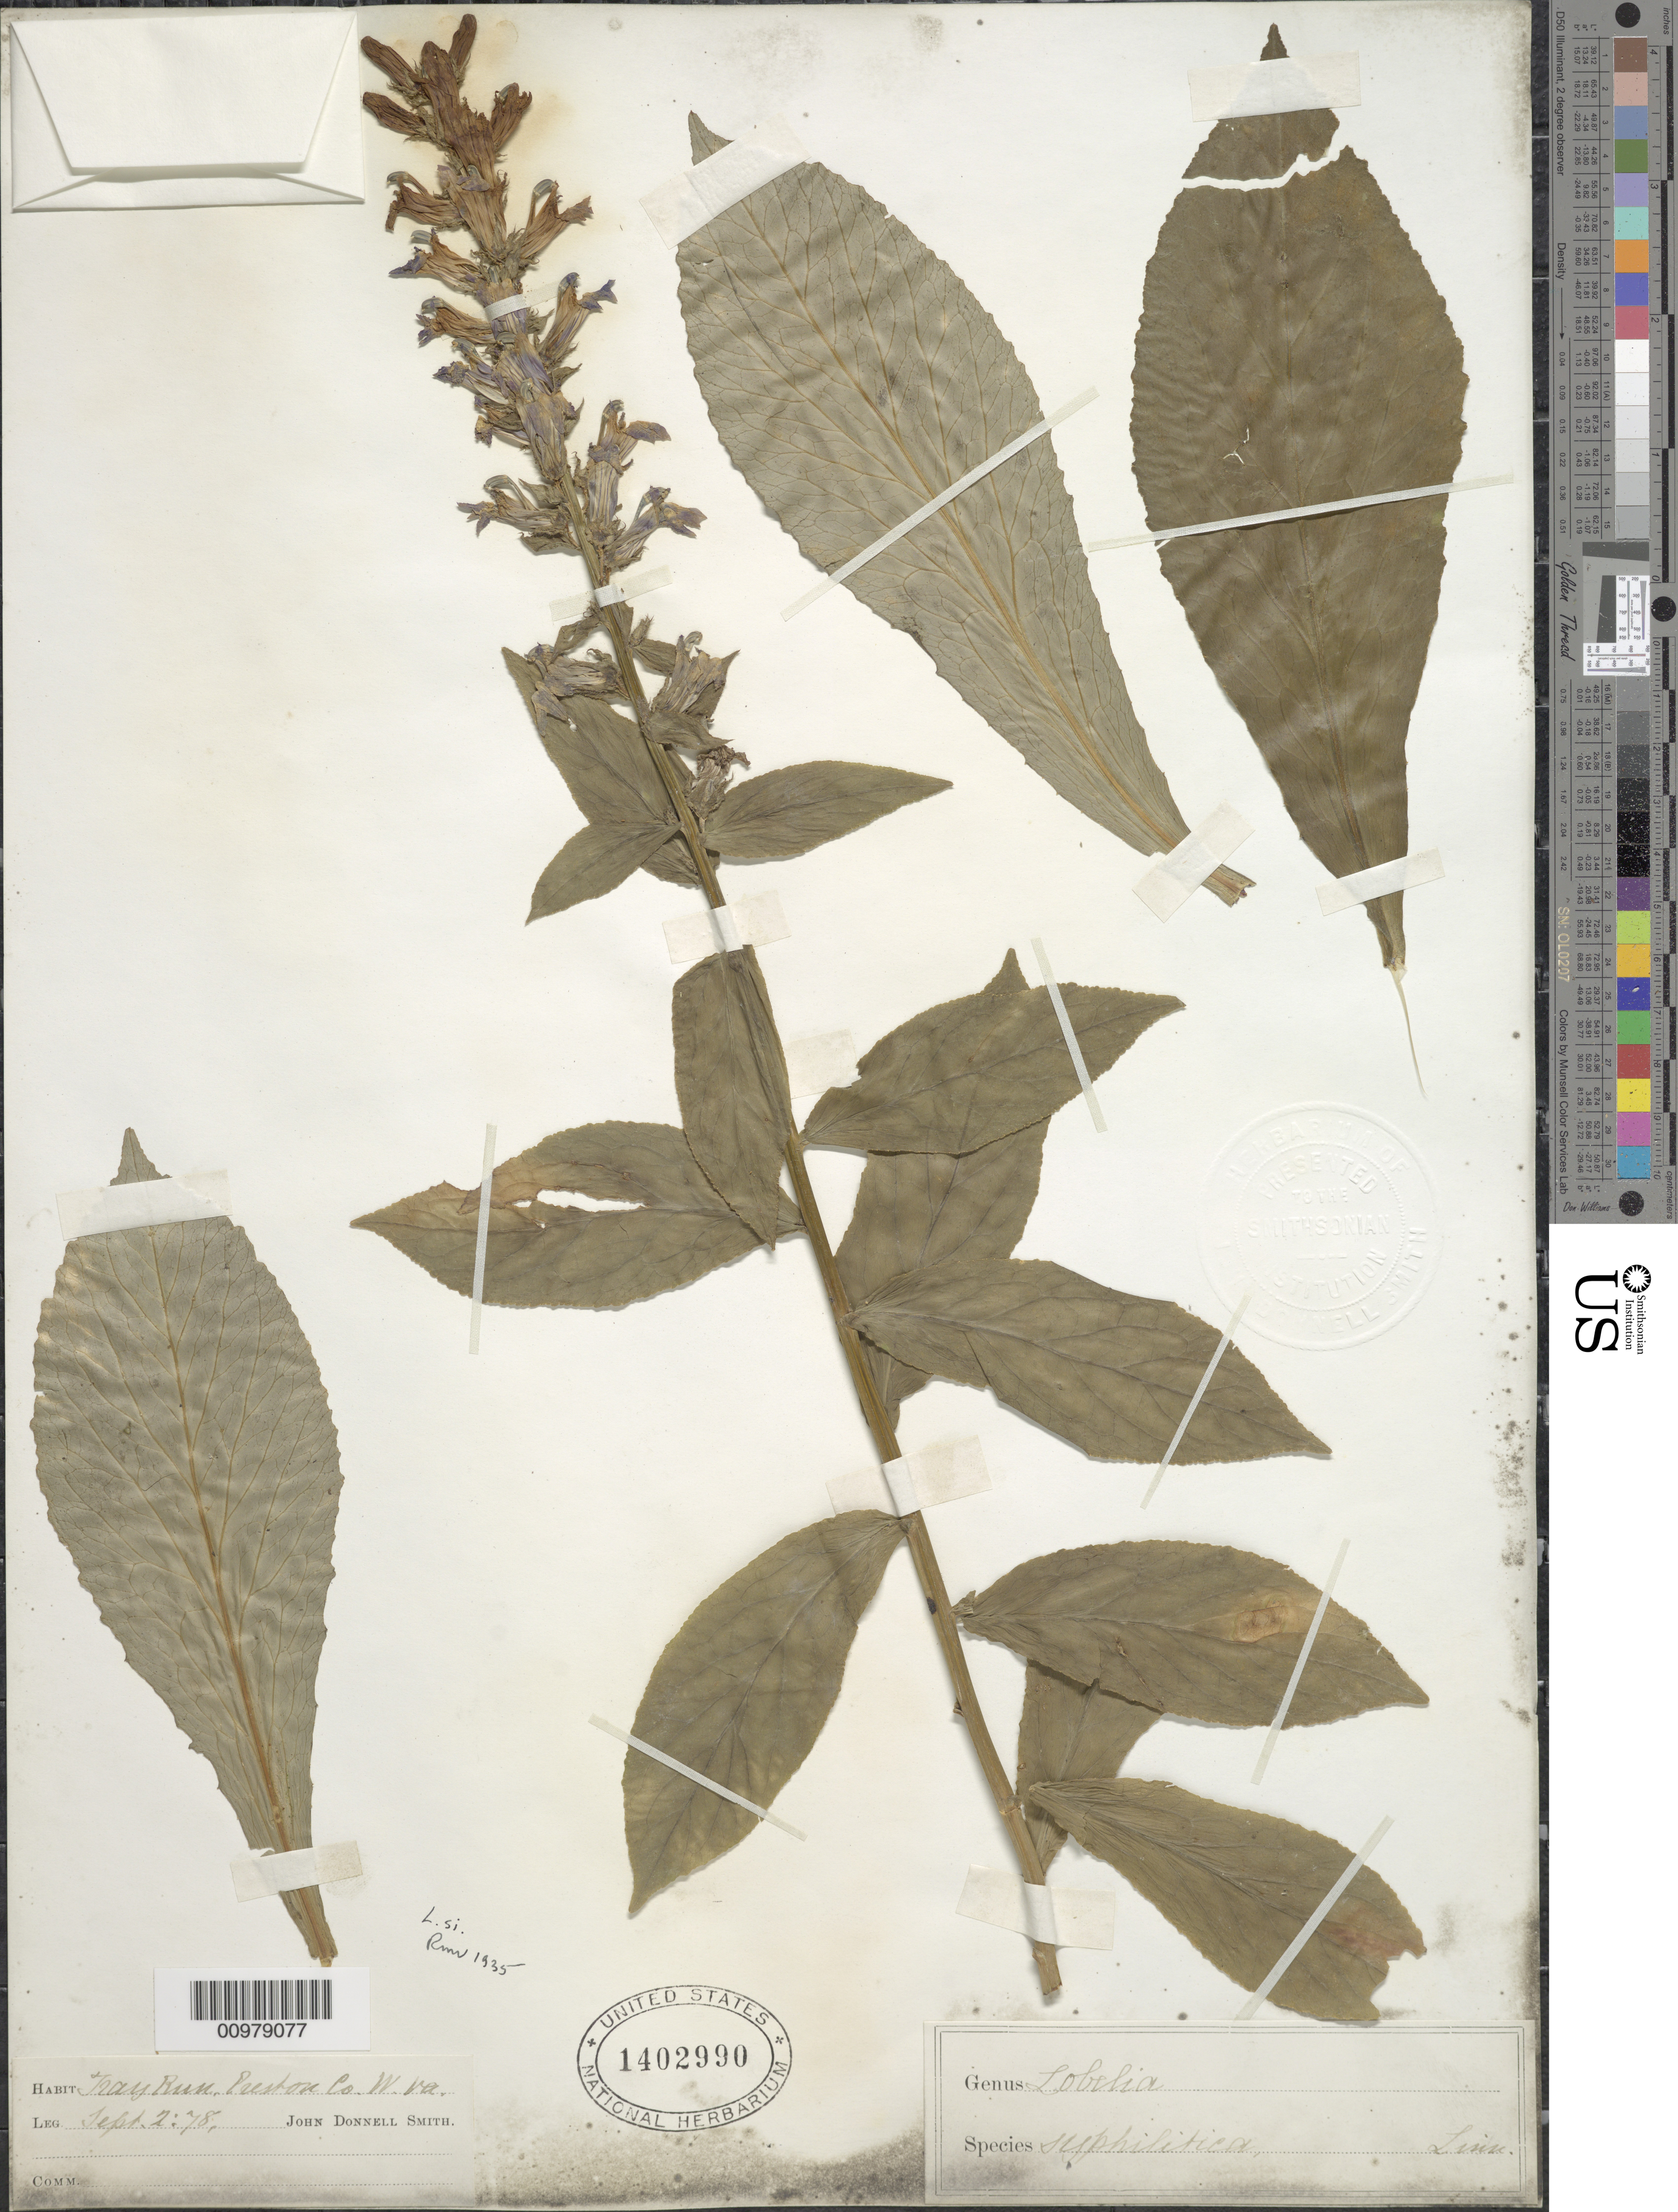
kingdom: Plantae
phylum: Tracheophyta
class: Magnoliopsida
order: Asterales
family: Campanulaceae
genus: Lobelia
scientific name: Lobelia siphilitica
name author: L.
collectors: J. Donnell Smith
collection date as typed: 2 Sep 1878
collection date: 1878-09-02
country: United States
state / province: West Virginia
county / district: Preston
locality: Tray Run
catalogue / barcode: US 1402990